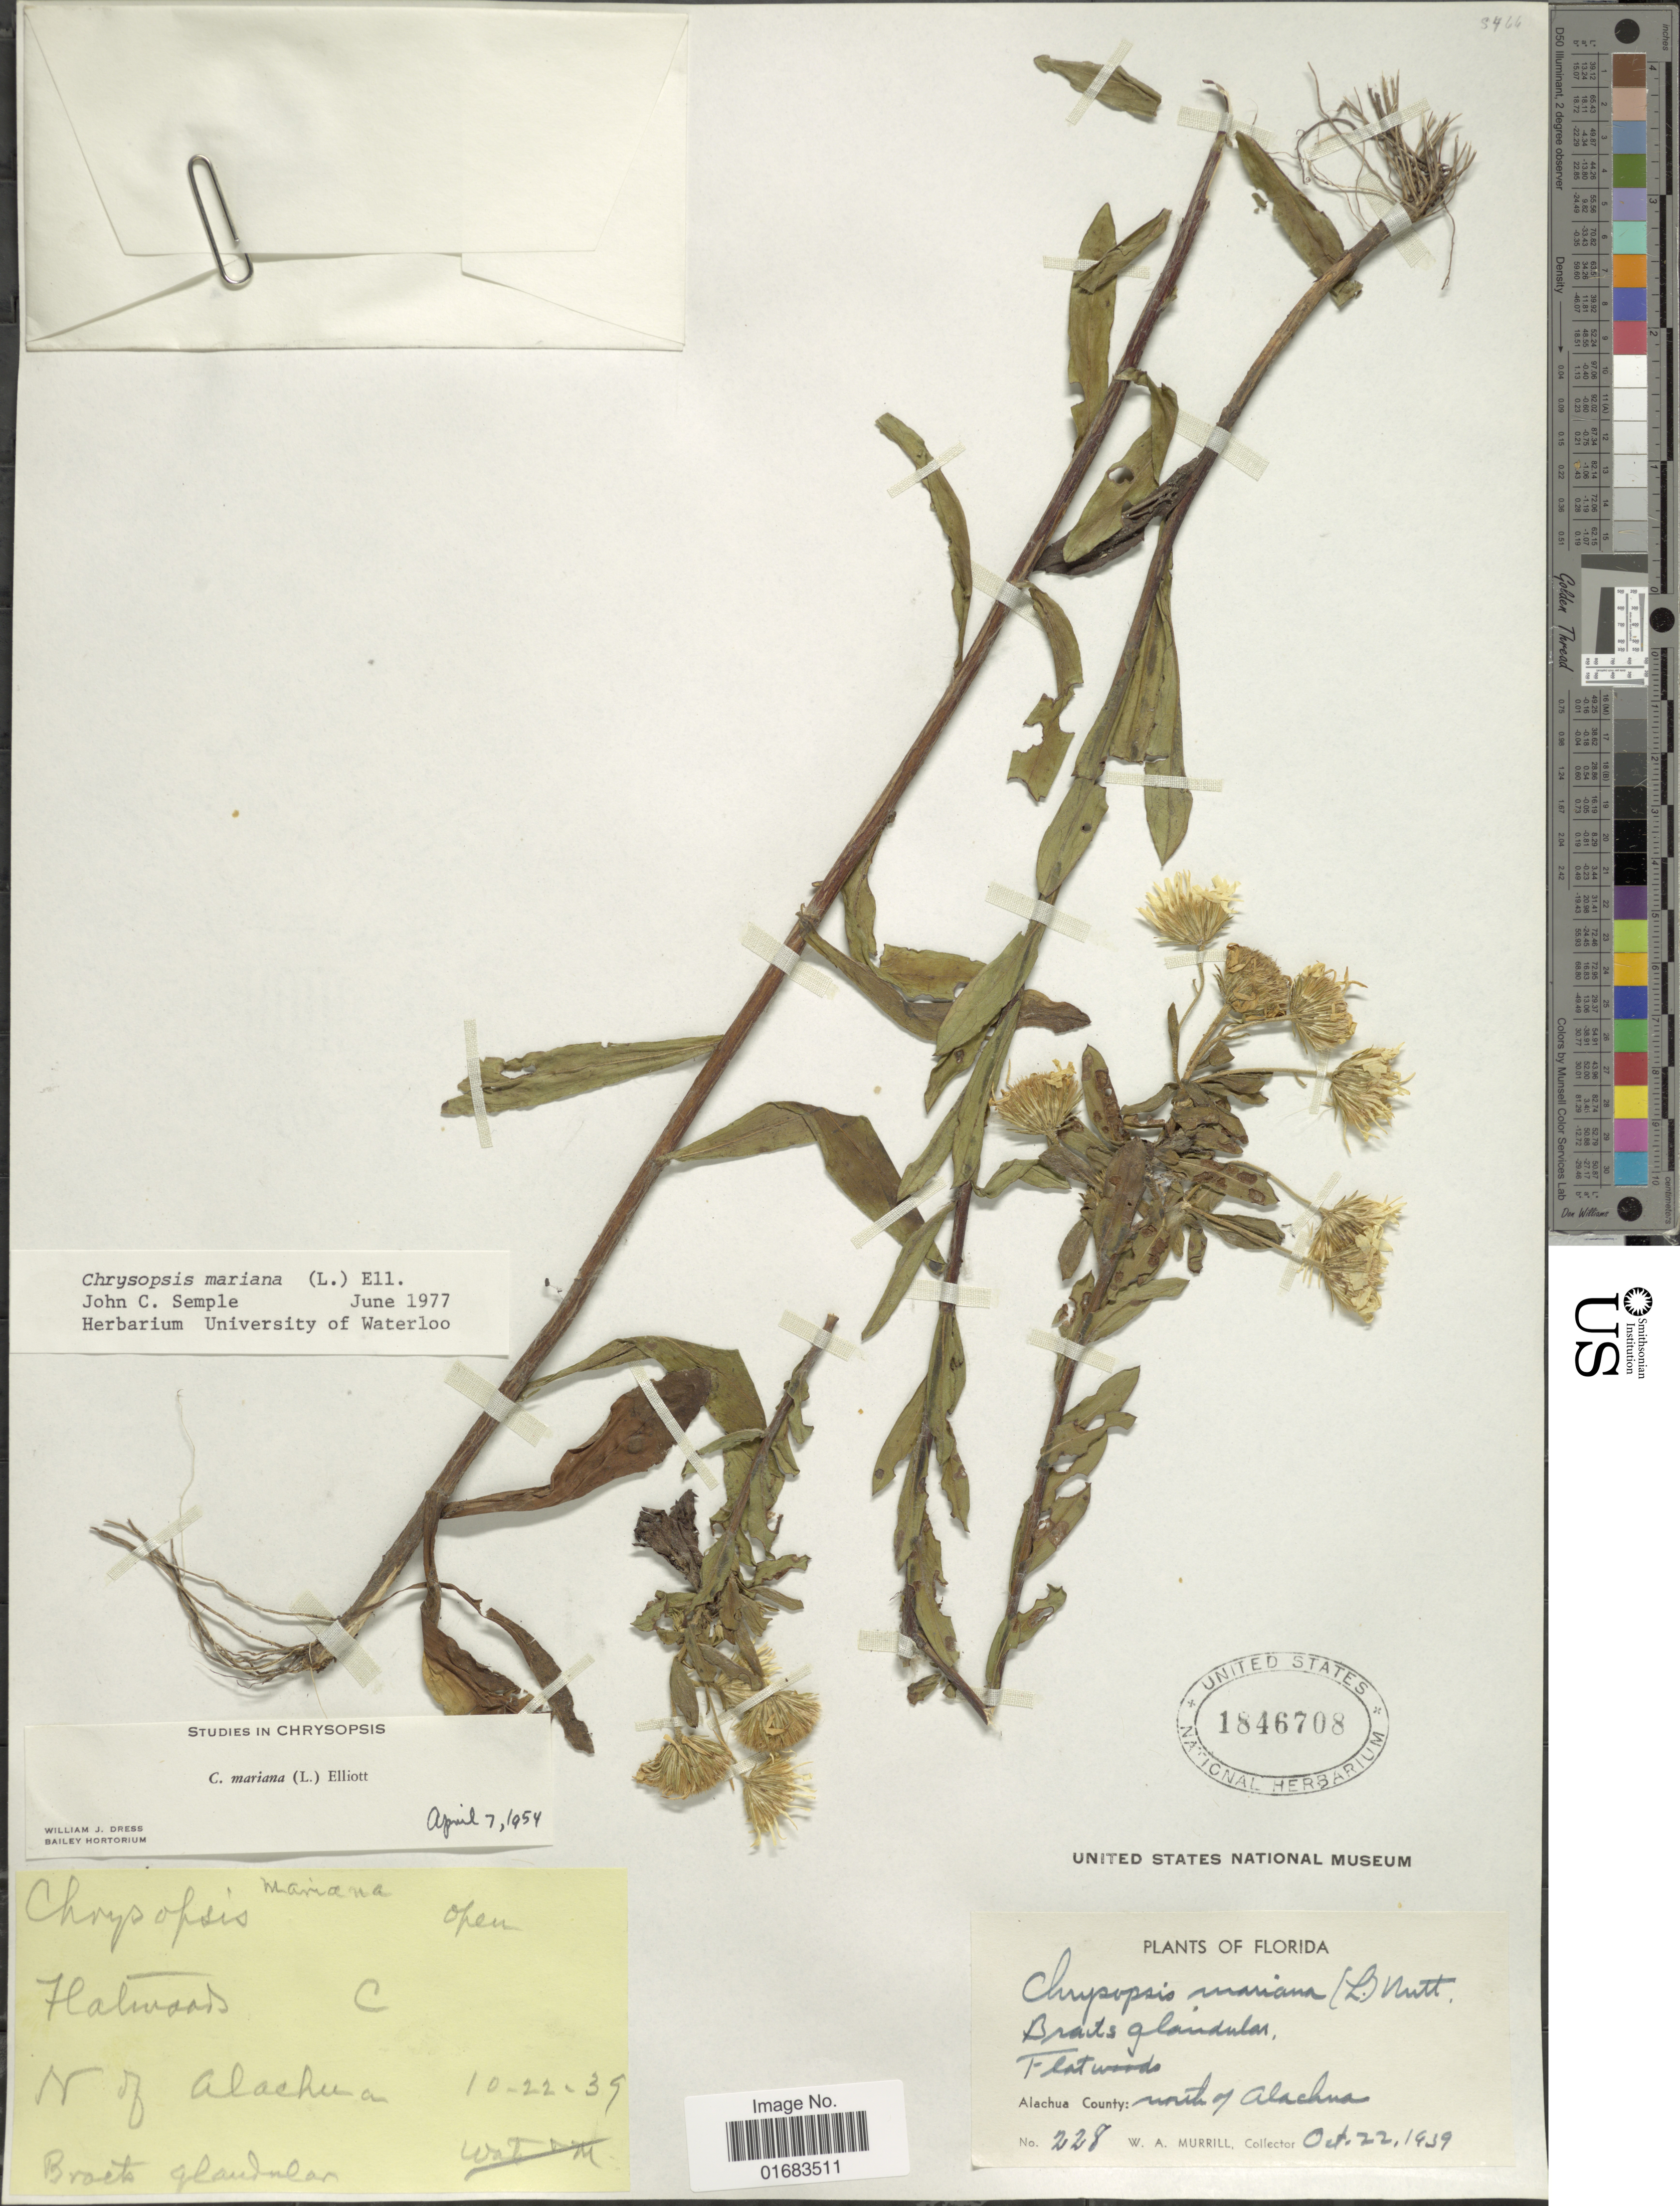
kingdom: Plantae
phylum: Tracheophyta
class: Magnoliopsida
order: Asterales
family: Asteraceae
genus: Chrysopsis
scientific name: Chrysopsis mariana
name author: (L.) Elliott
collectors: W. A. Murrill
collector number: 228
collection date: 1939-10-22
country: United States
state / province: Florida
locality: Alachua County: north of Alachua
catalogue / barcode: US 1846708